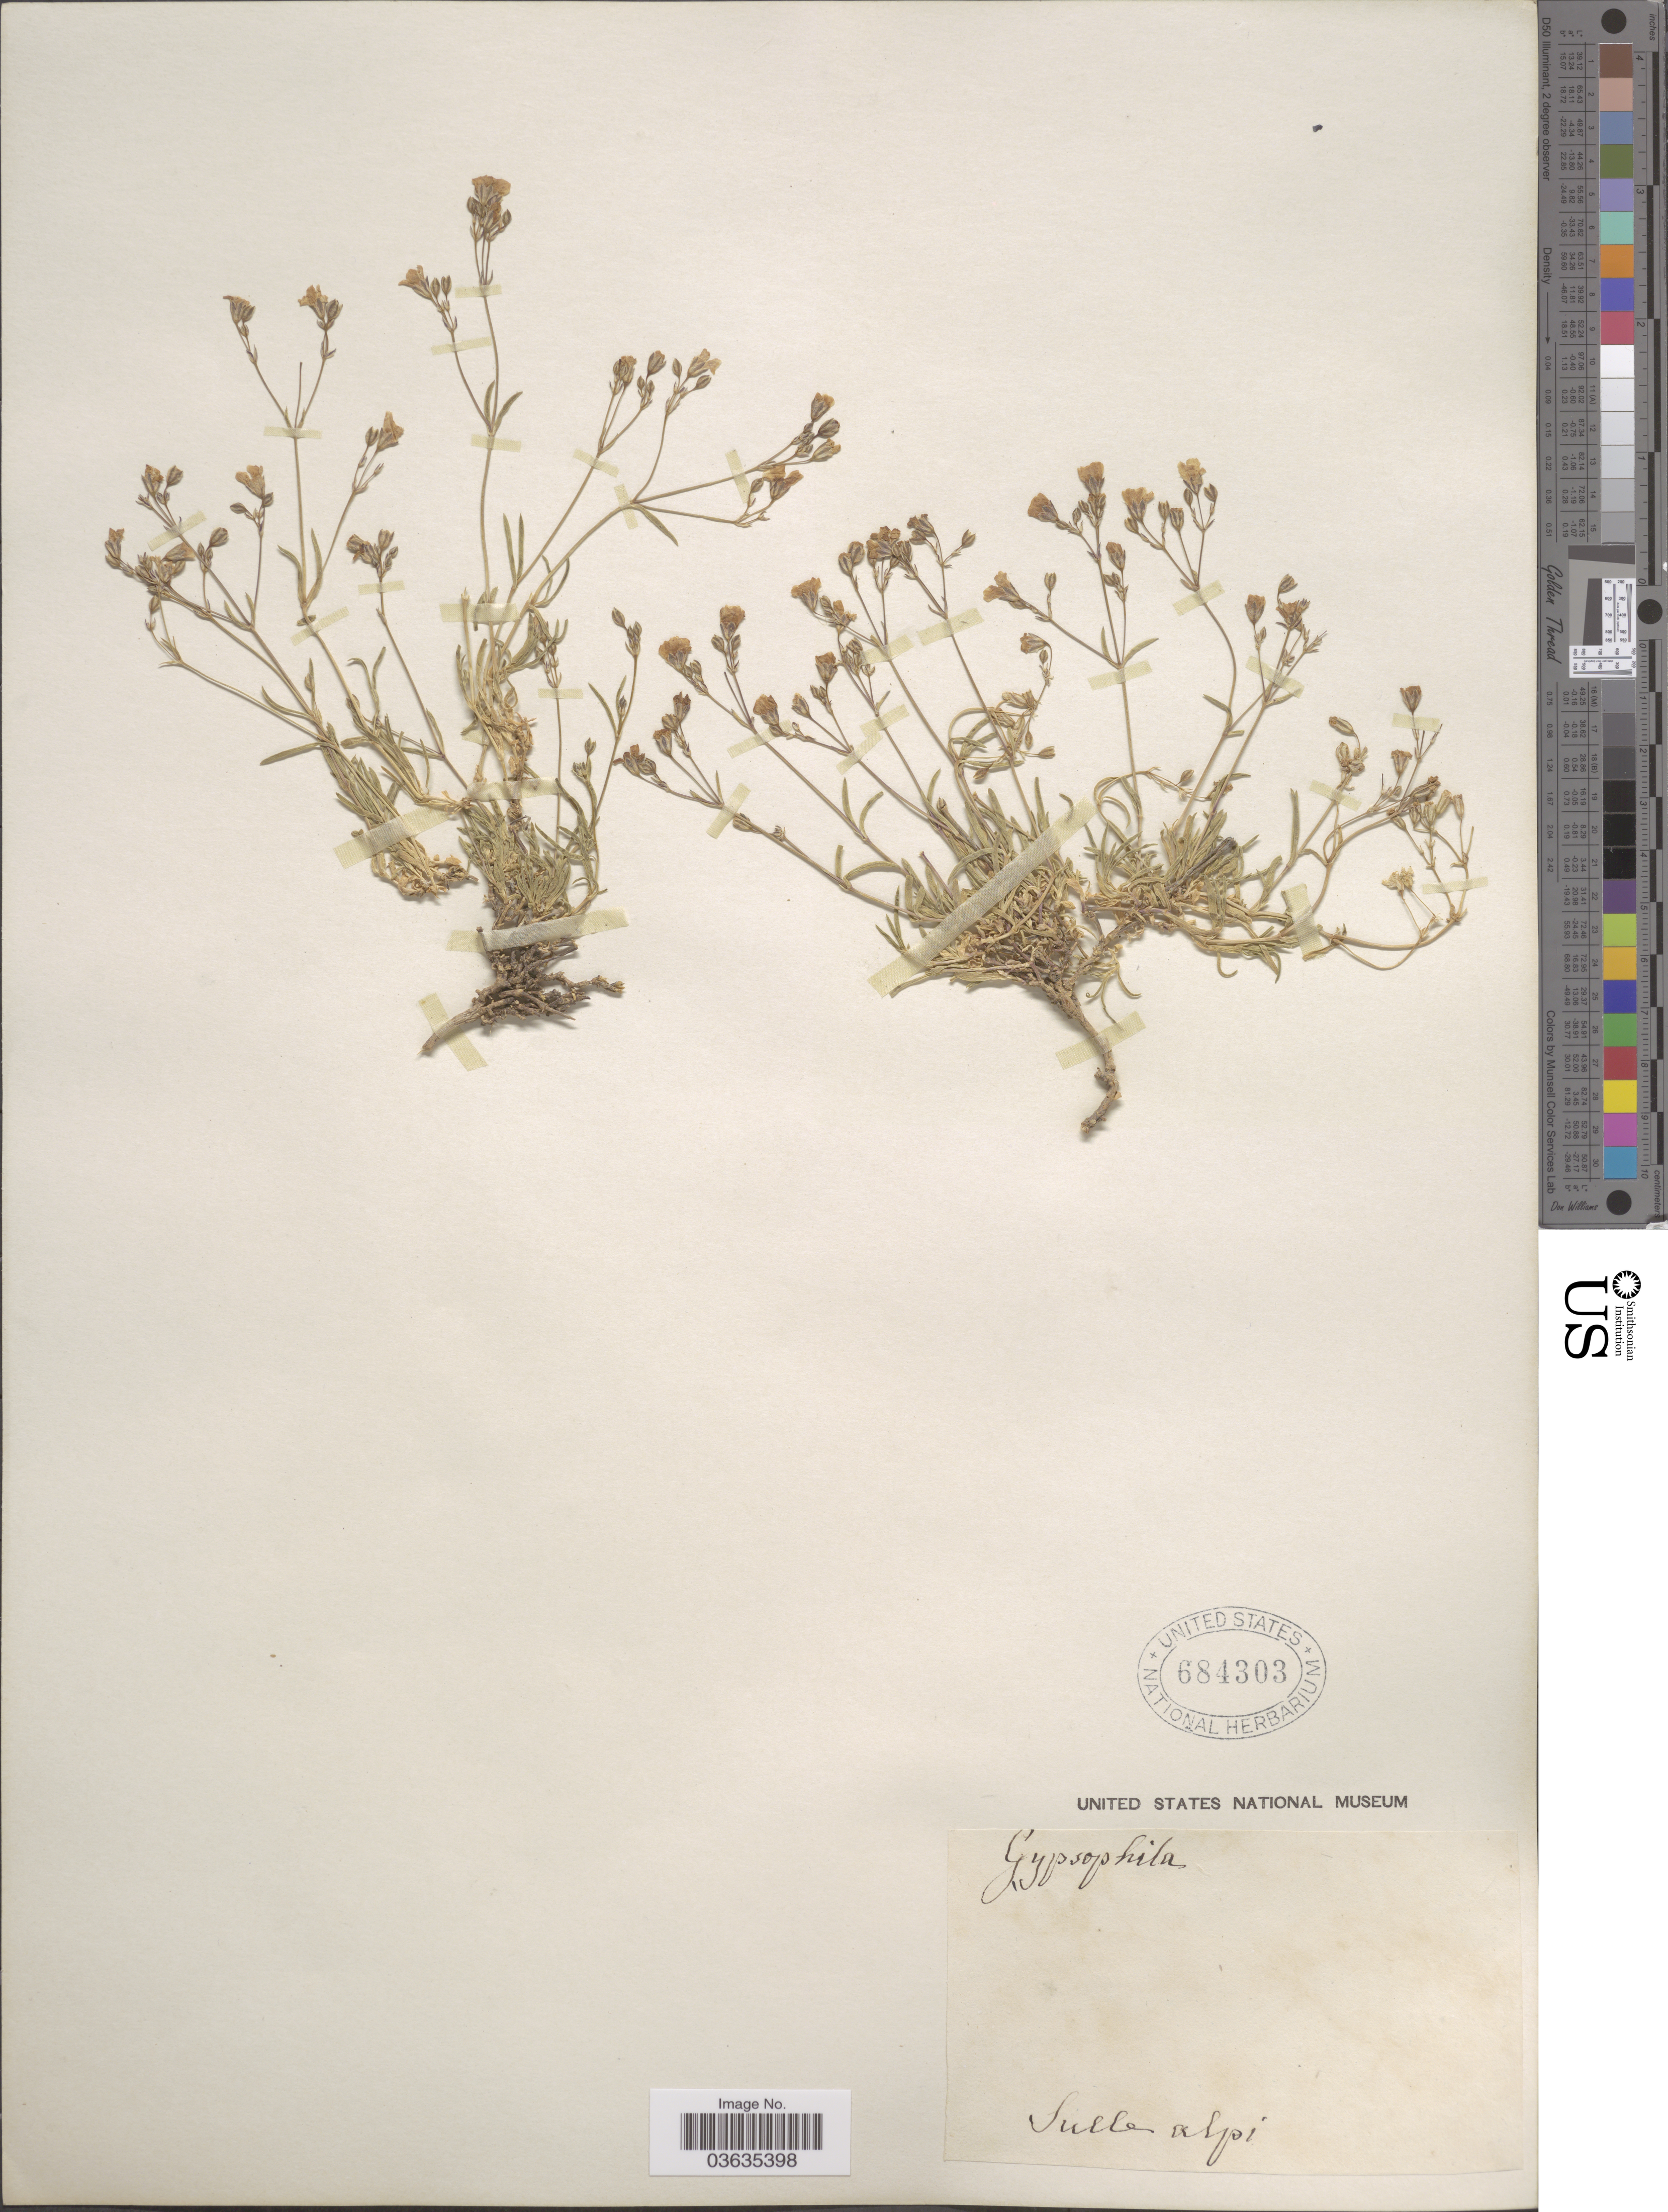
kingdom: Plantae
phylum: Tracheophyta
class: Magnoliopsida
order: Caryophyllales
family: Caryophyllaceae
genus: Gypsophila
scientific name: Gypsophila sp.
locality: Sulle [interpreted] alpi.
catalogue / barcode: US 684303